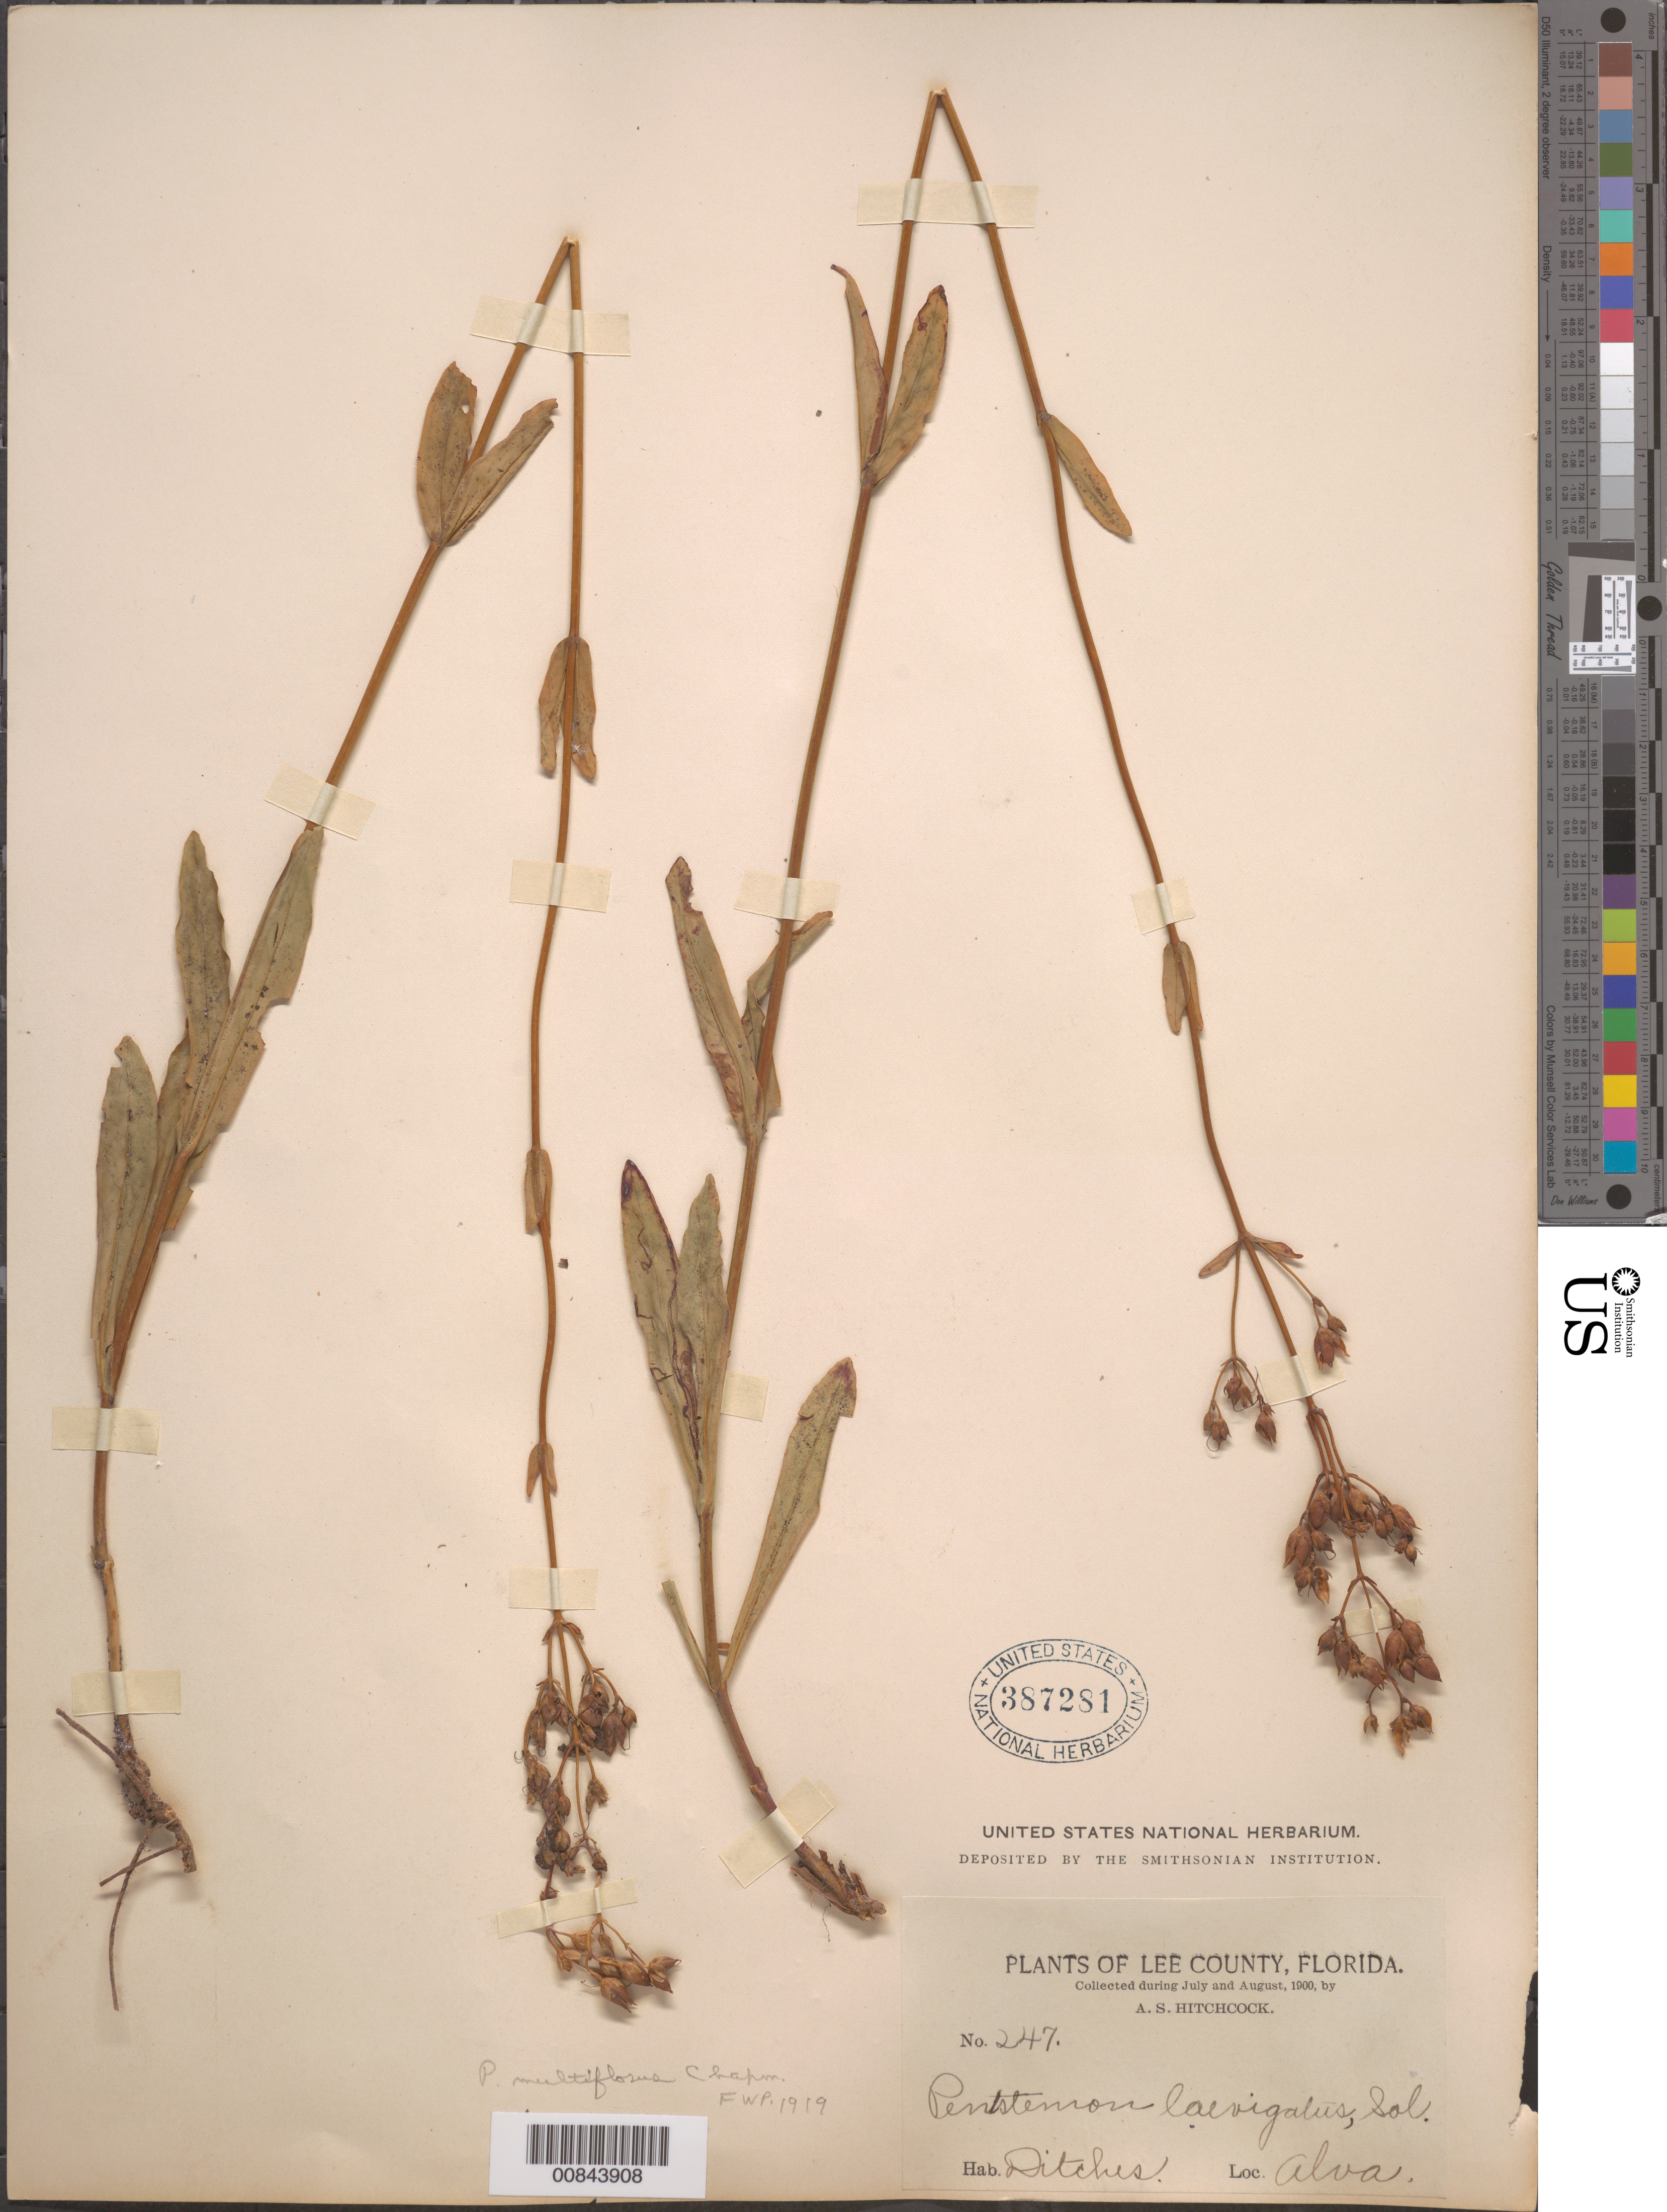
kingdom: Plantae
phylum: Tracheophyta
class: Magnoliopsida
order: Lamiales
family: Plantaginaceae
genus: Penstemon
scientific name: Penstemon multiflorus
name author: Chapm. in Small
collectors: A. S. Hitchcock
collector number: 247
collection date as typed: Jul 1900 to -- Aug 1900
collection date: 1900-07/1900-08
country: United States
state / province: Florida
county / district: Lee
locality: Alva.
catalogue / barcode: US 387281